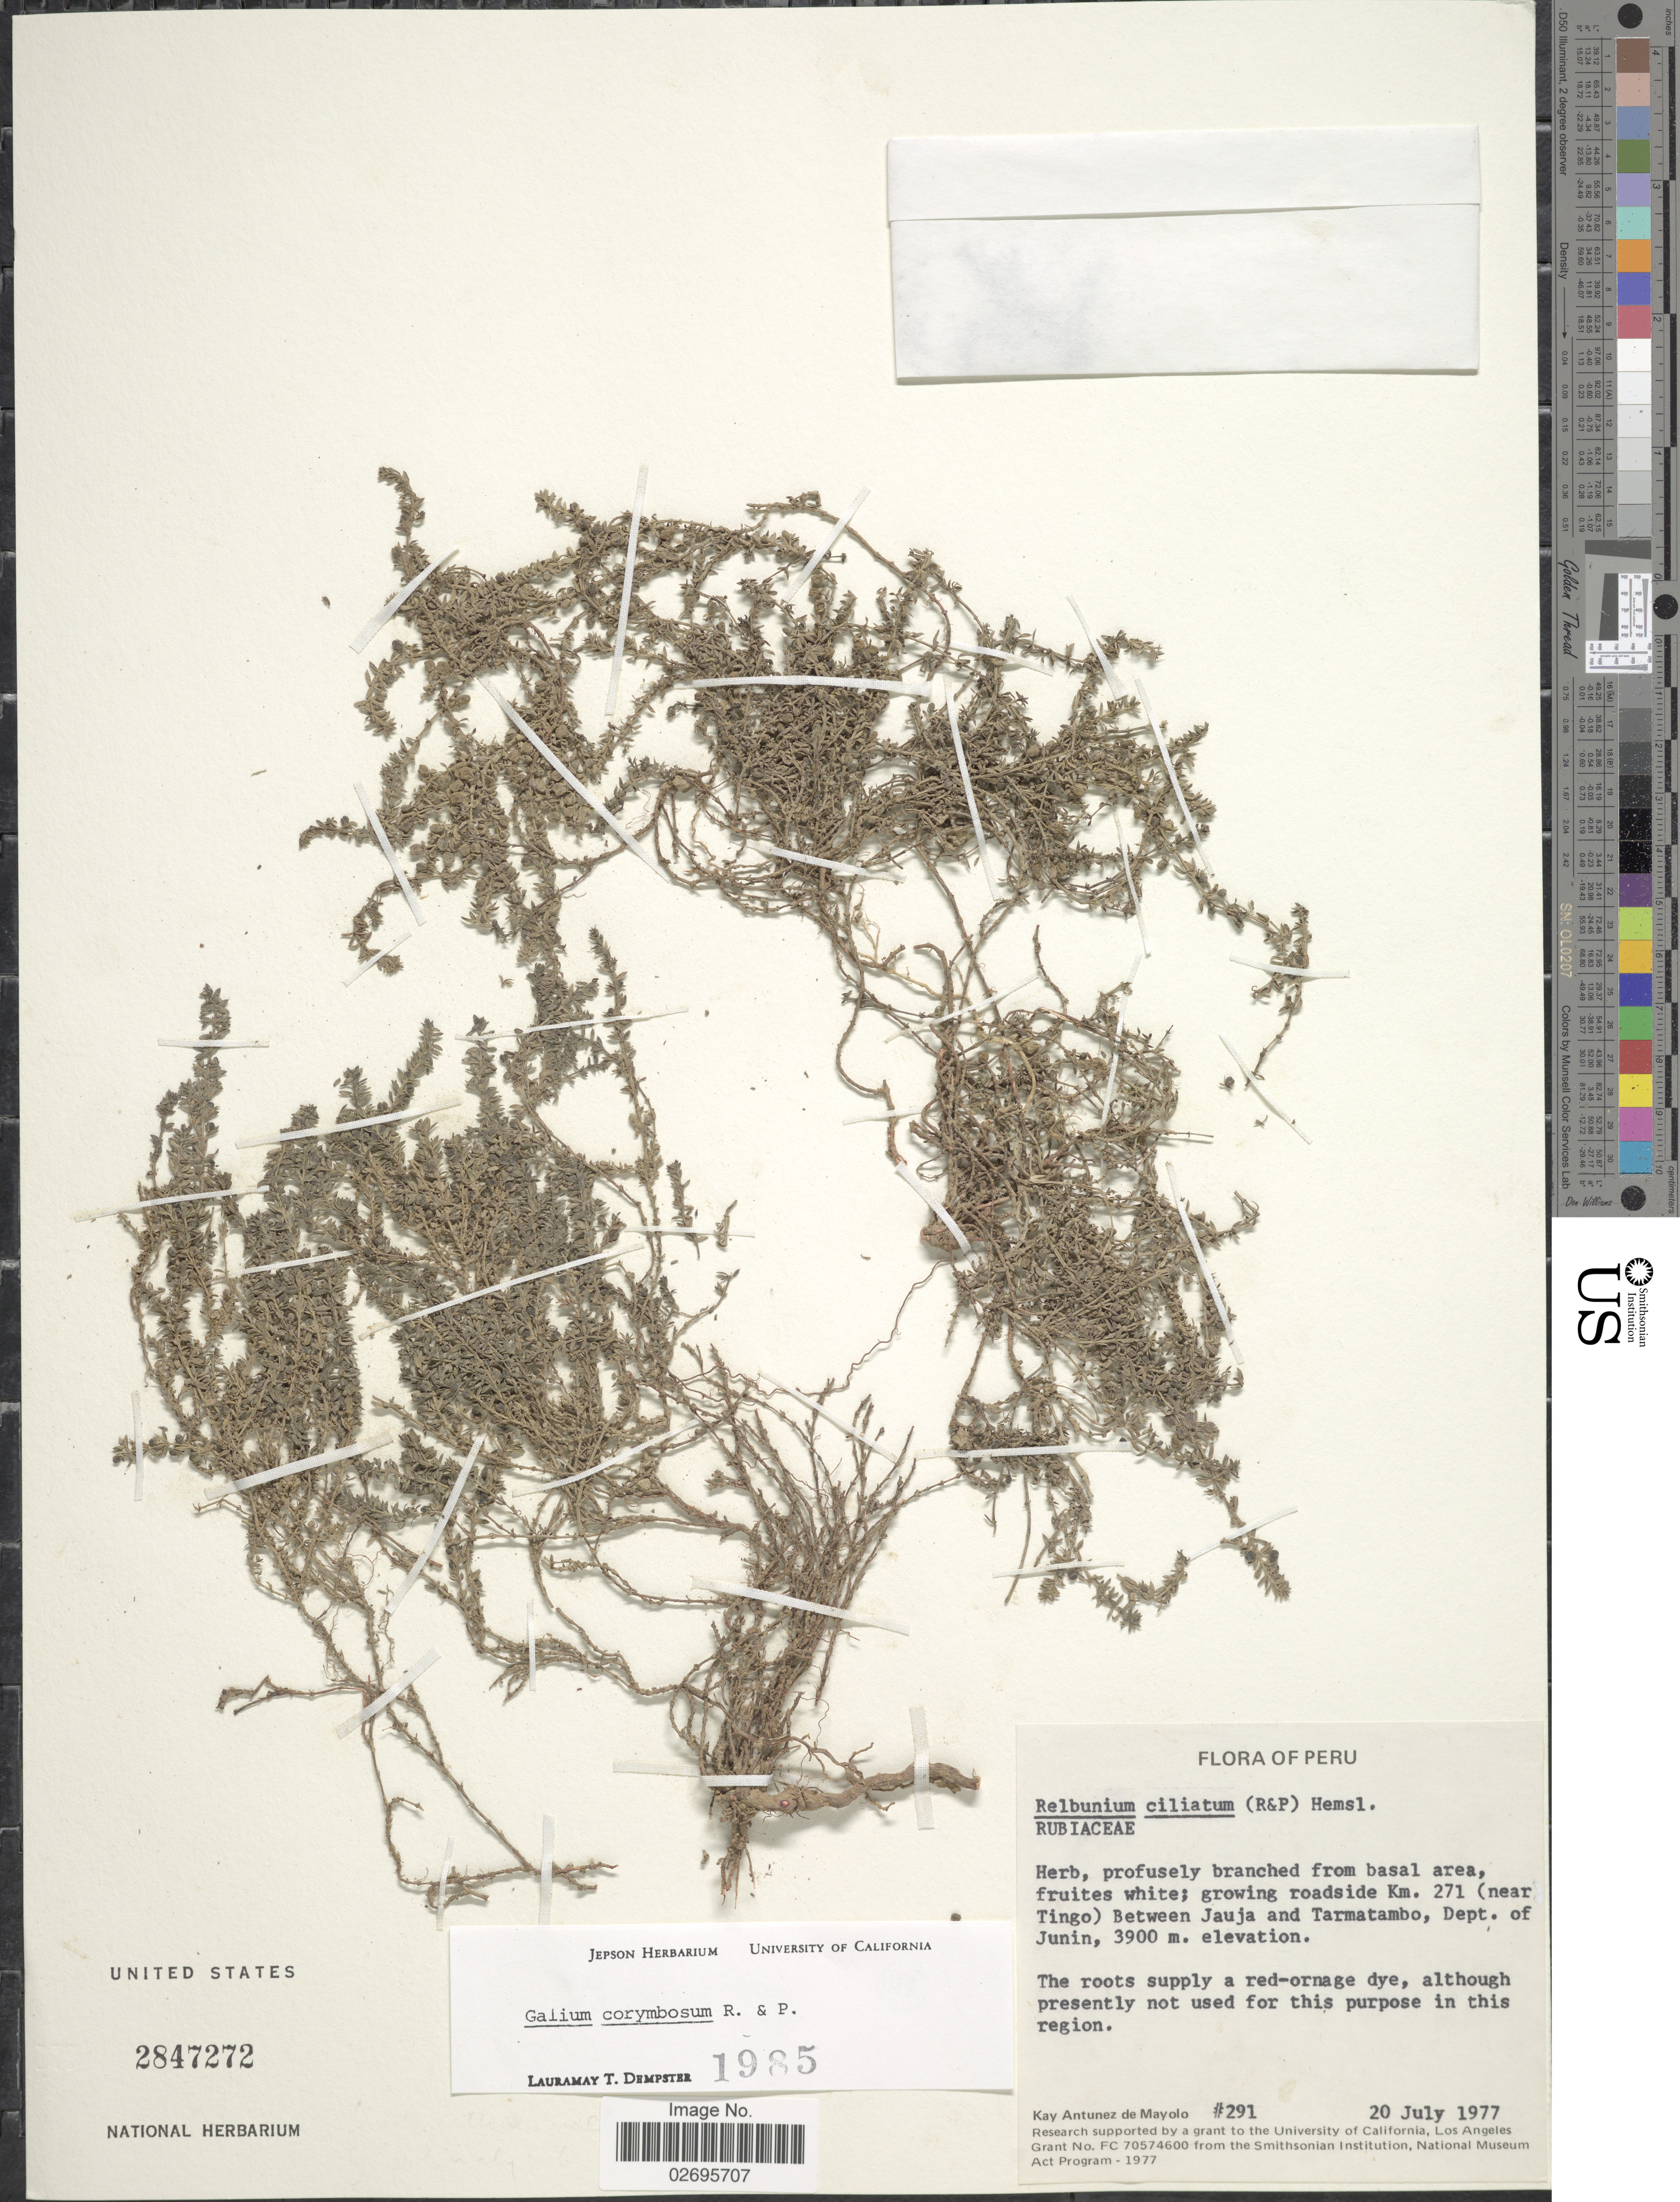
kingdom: Plantae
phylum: Tracheophyta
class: Magnoliopsida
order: Gentianales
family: Rubiaceae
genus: Galium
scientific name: Galium corymbosum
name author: Ruiz & Pav.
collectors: K. Antunez de Mayolo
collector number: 291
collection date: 1977-07-20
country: Peru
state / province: Junín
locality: Roadside Km. 271 (near Tingo) Between Jauja and Tarmatambo, Dept. of Junin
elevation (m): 3900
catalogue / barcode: US 2847272